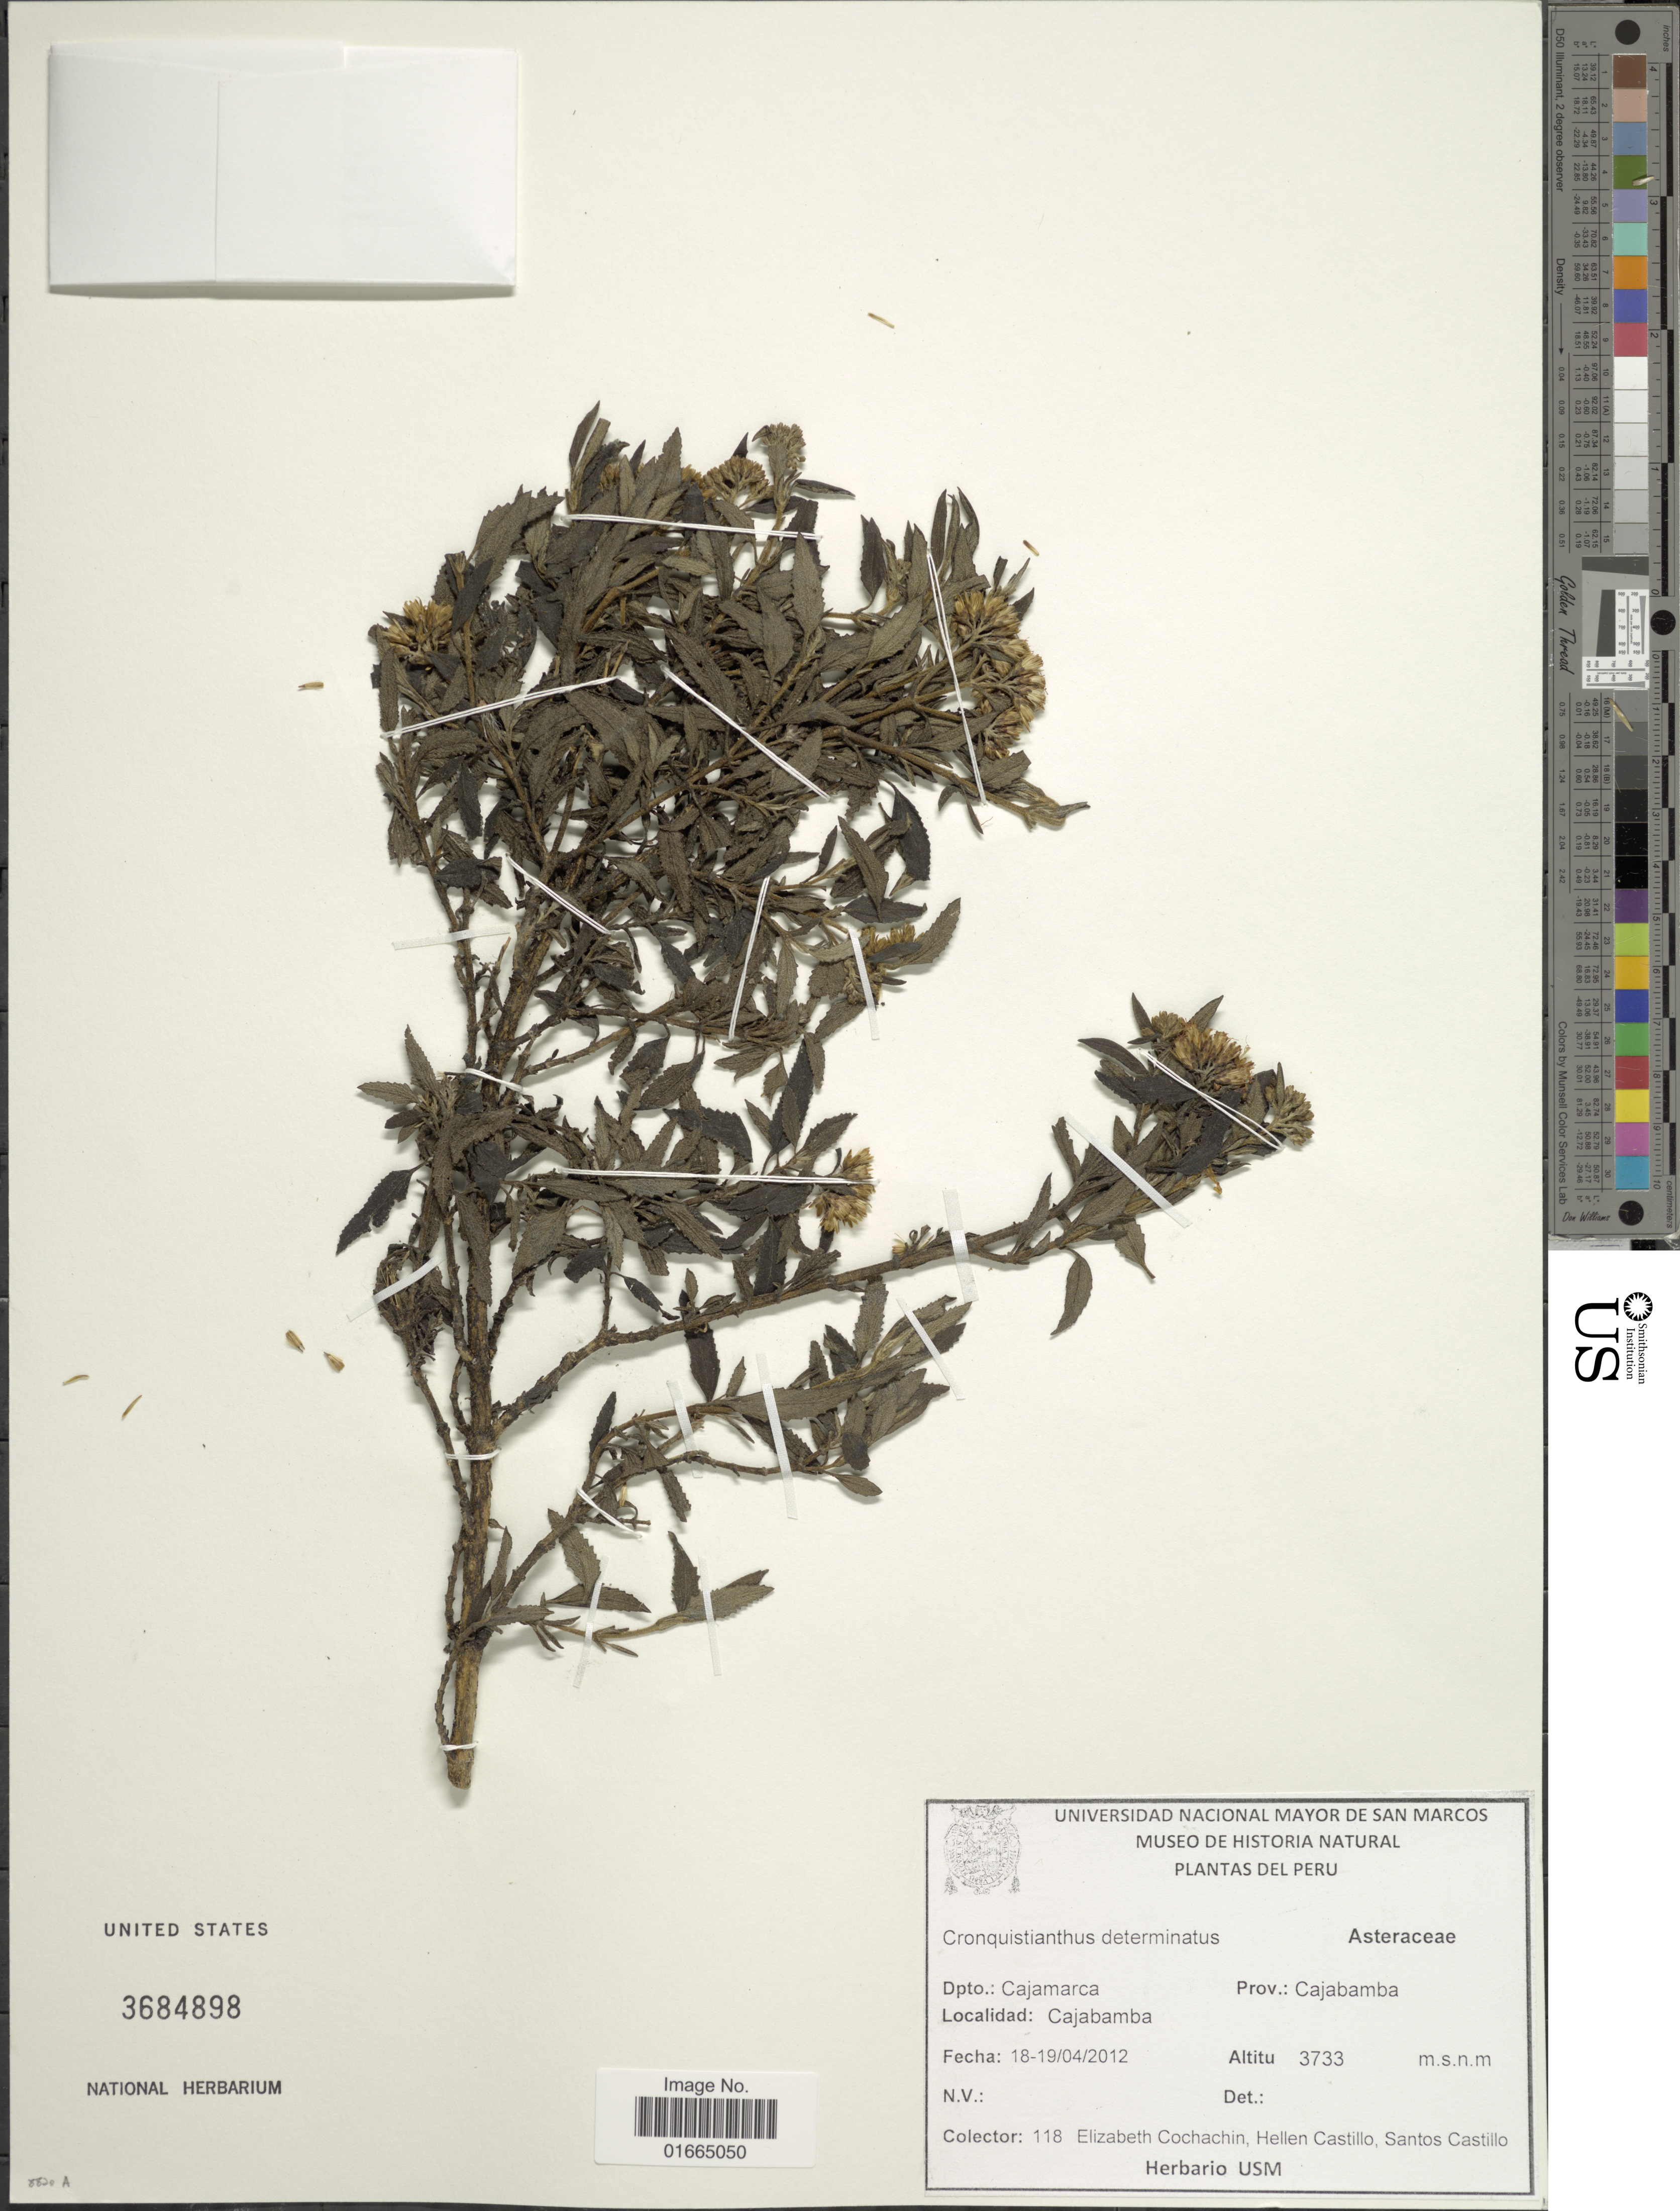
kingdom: Plantae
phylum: Tracheophyta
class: Magnoliopsida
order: Asterales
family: Asteraceae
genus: Cronquistianthus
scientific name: Cronquistianthus determinatus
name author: (B.L. Rob.) R.M. King & H. Rob.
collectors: E. Cochachin Guerrero, H. Castillo & S. Castillo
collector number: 3733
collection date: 2012-04-18/2012-04-19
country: Peru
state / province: Cajamarca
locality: Dpto.: Cajamarca. Prov.: Cajamarca. Cajabamba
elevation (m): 3733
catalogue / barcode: US 3684898